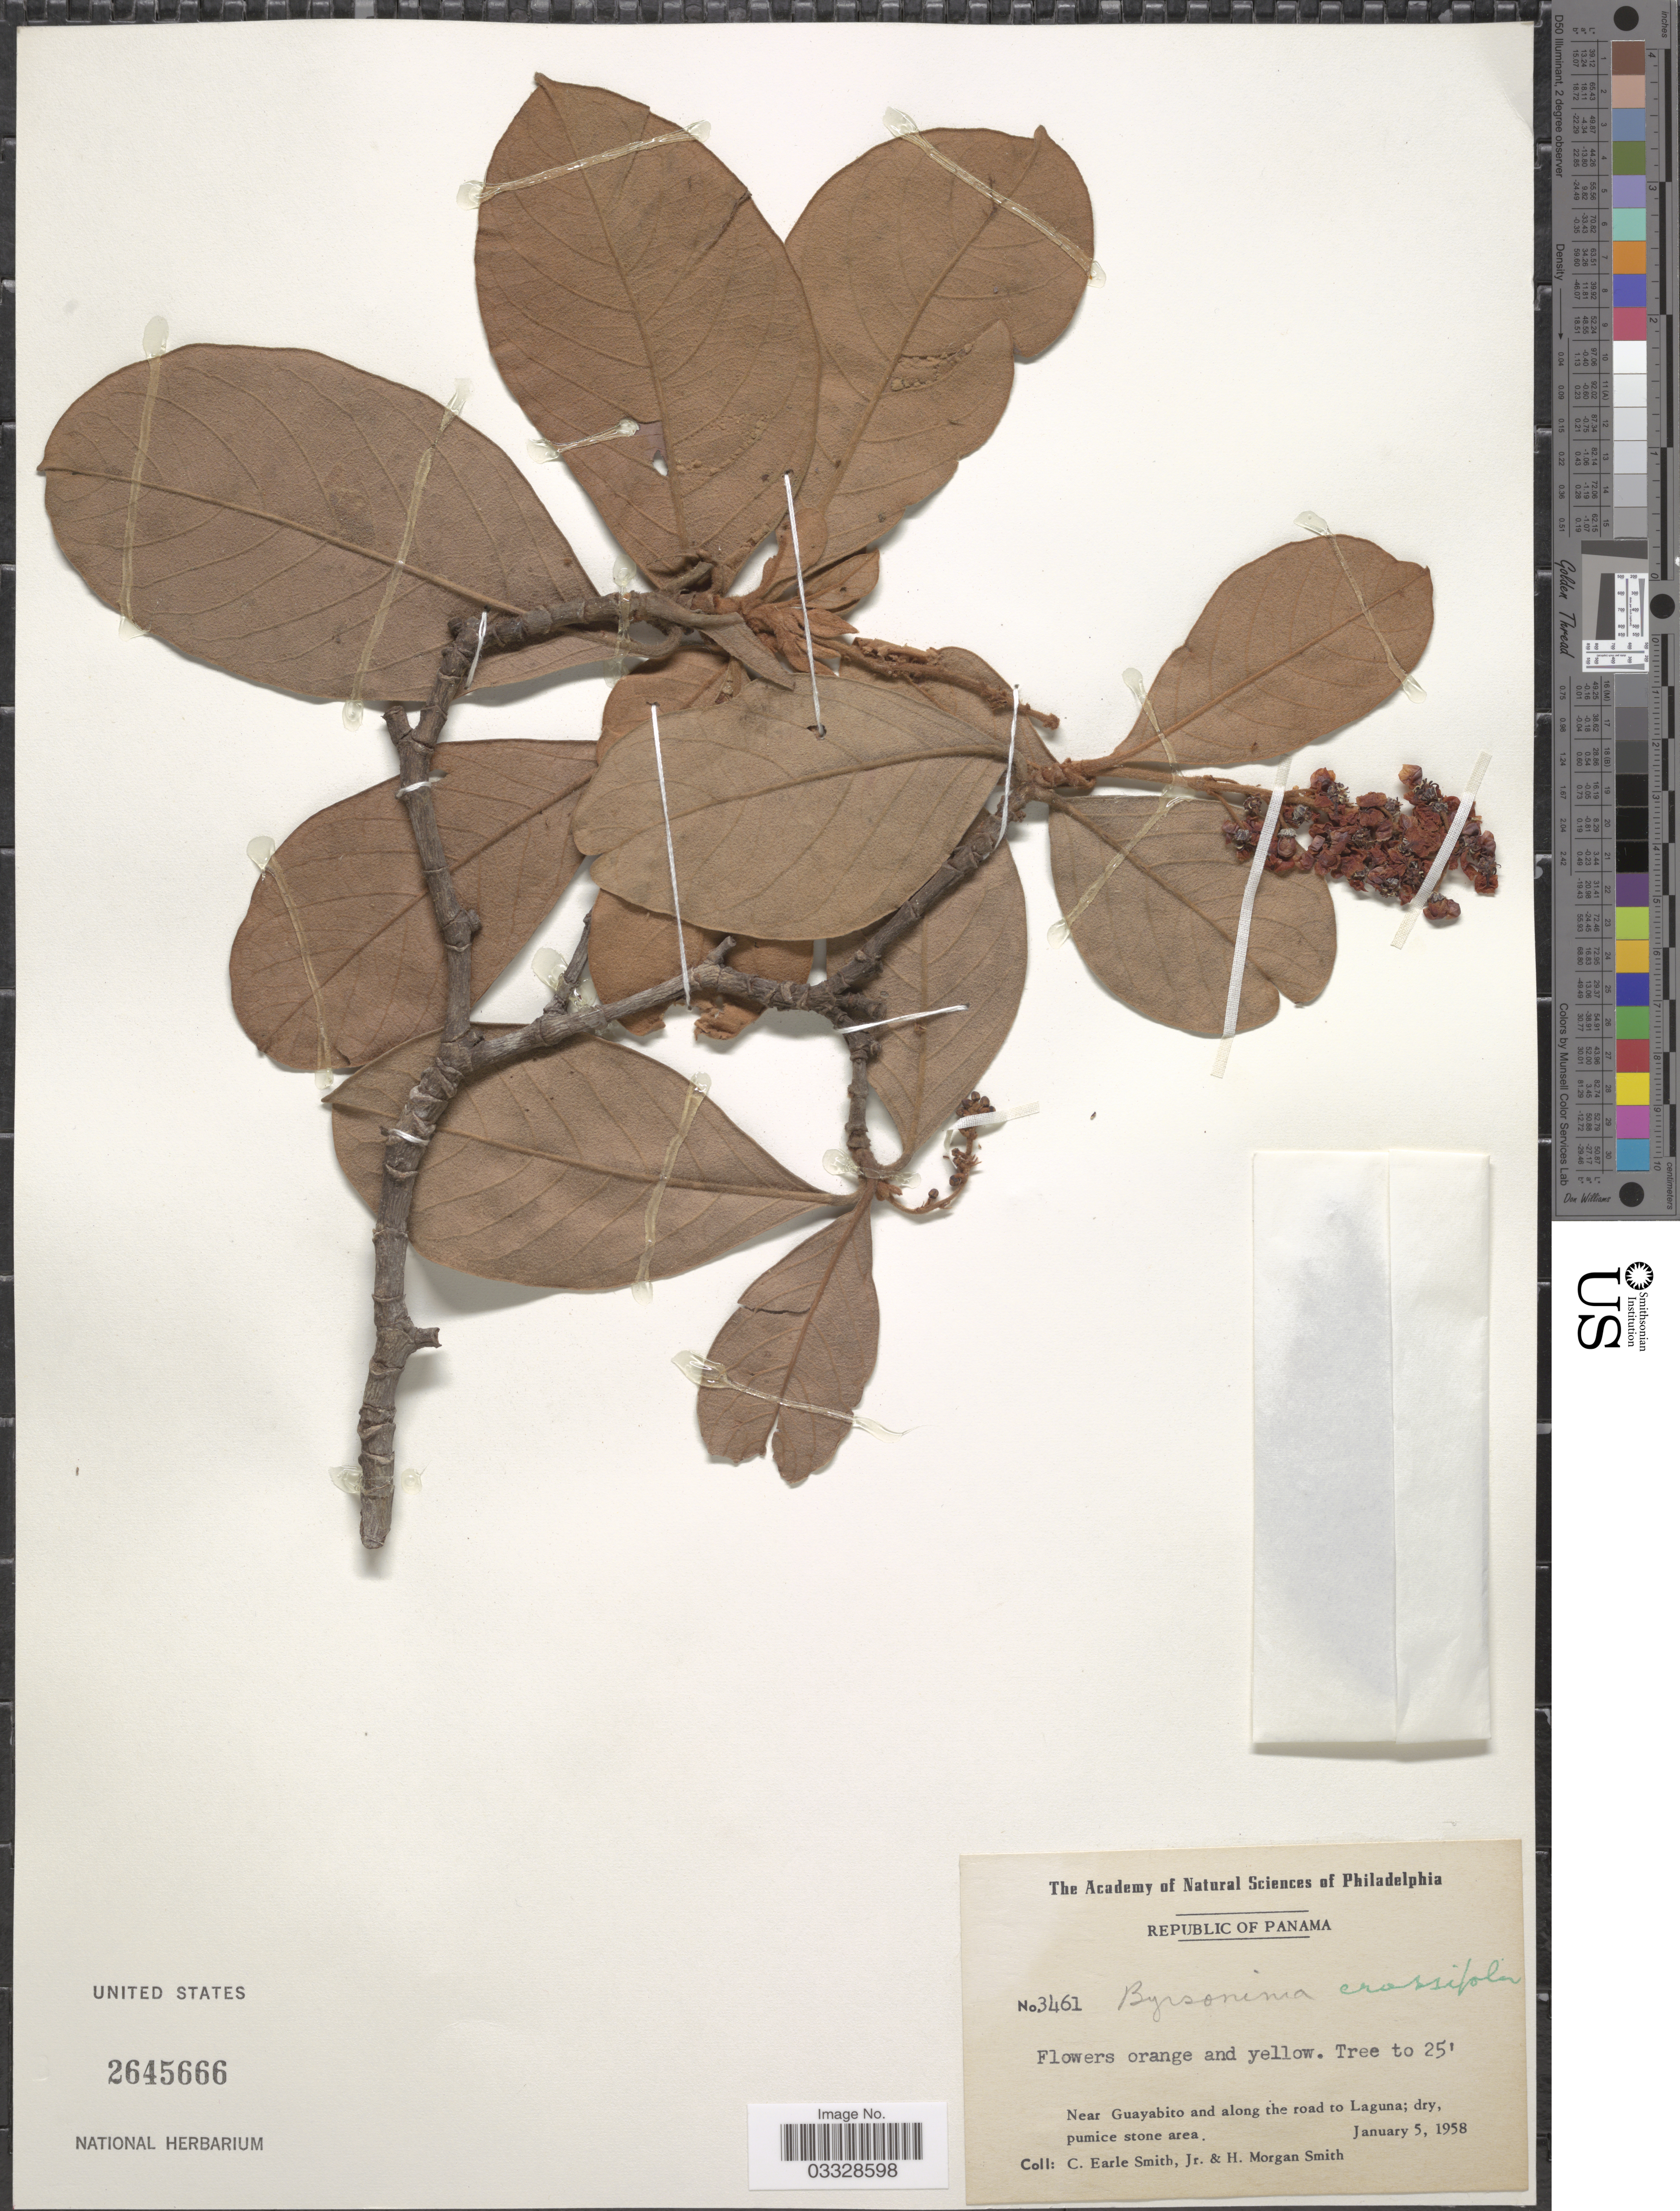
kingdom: Plantae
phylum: Tracheophyta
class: Magnoliopsida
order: Malpighiales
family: Malpighiaceae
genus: Byrsonima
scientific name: Byrsonima crassifolia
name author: (L.) Kunth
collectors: C. E. Smith Jr. & H. M. Smith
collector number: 3461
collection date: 1958-01-05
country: Panama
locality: Near Guayabito and along the road to Laguna.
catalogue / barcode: US 2645666